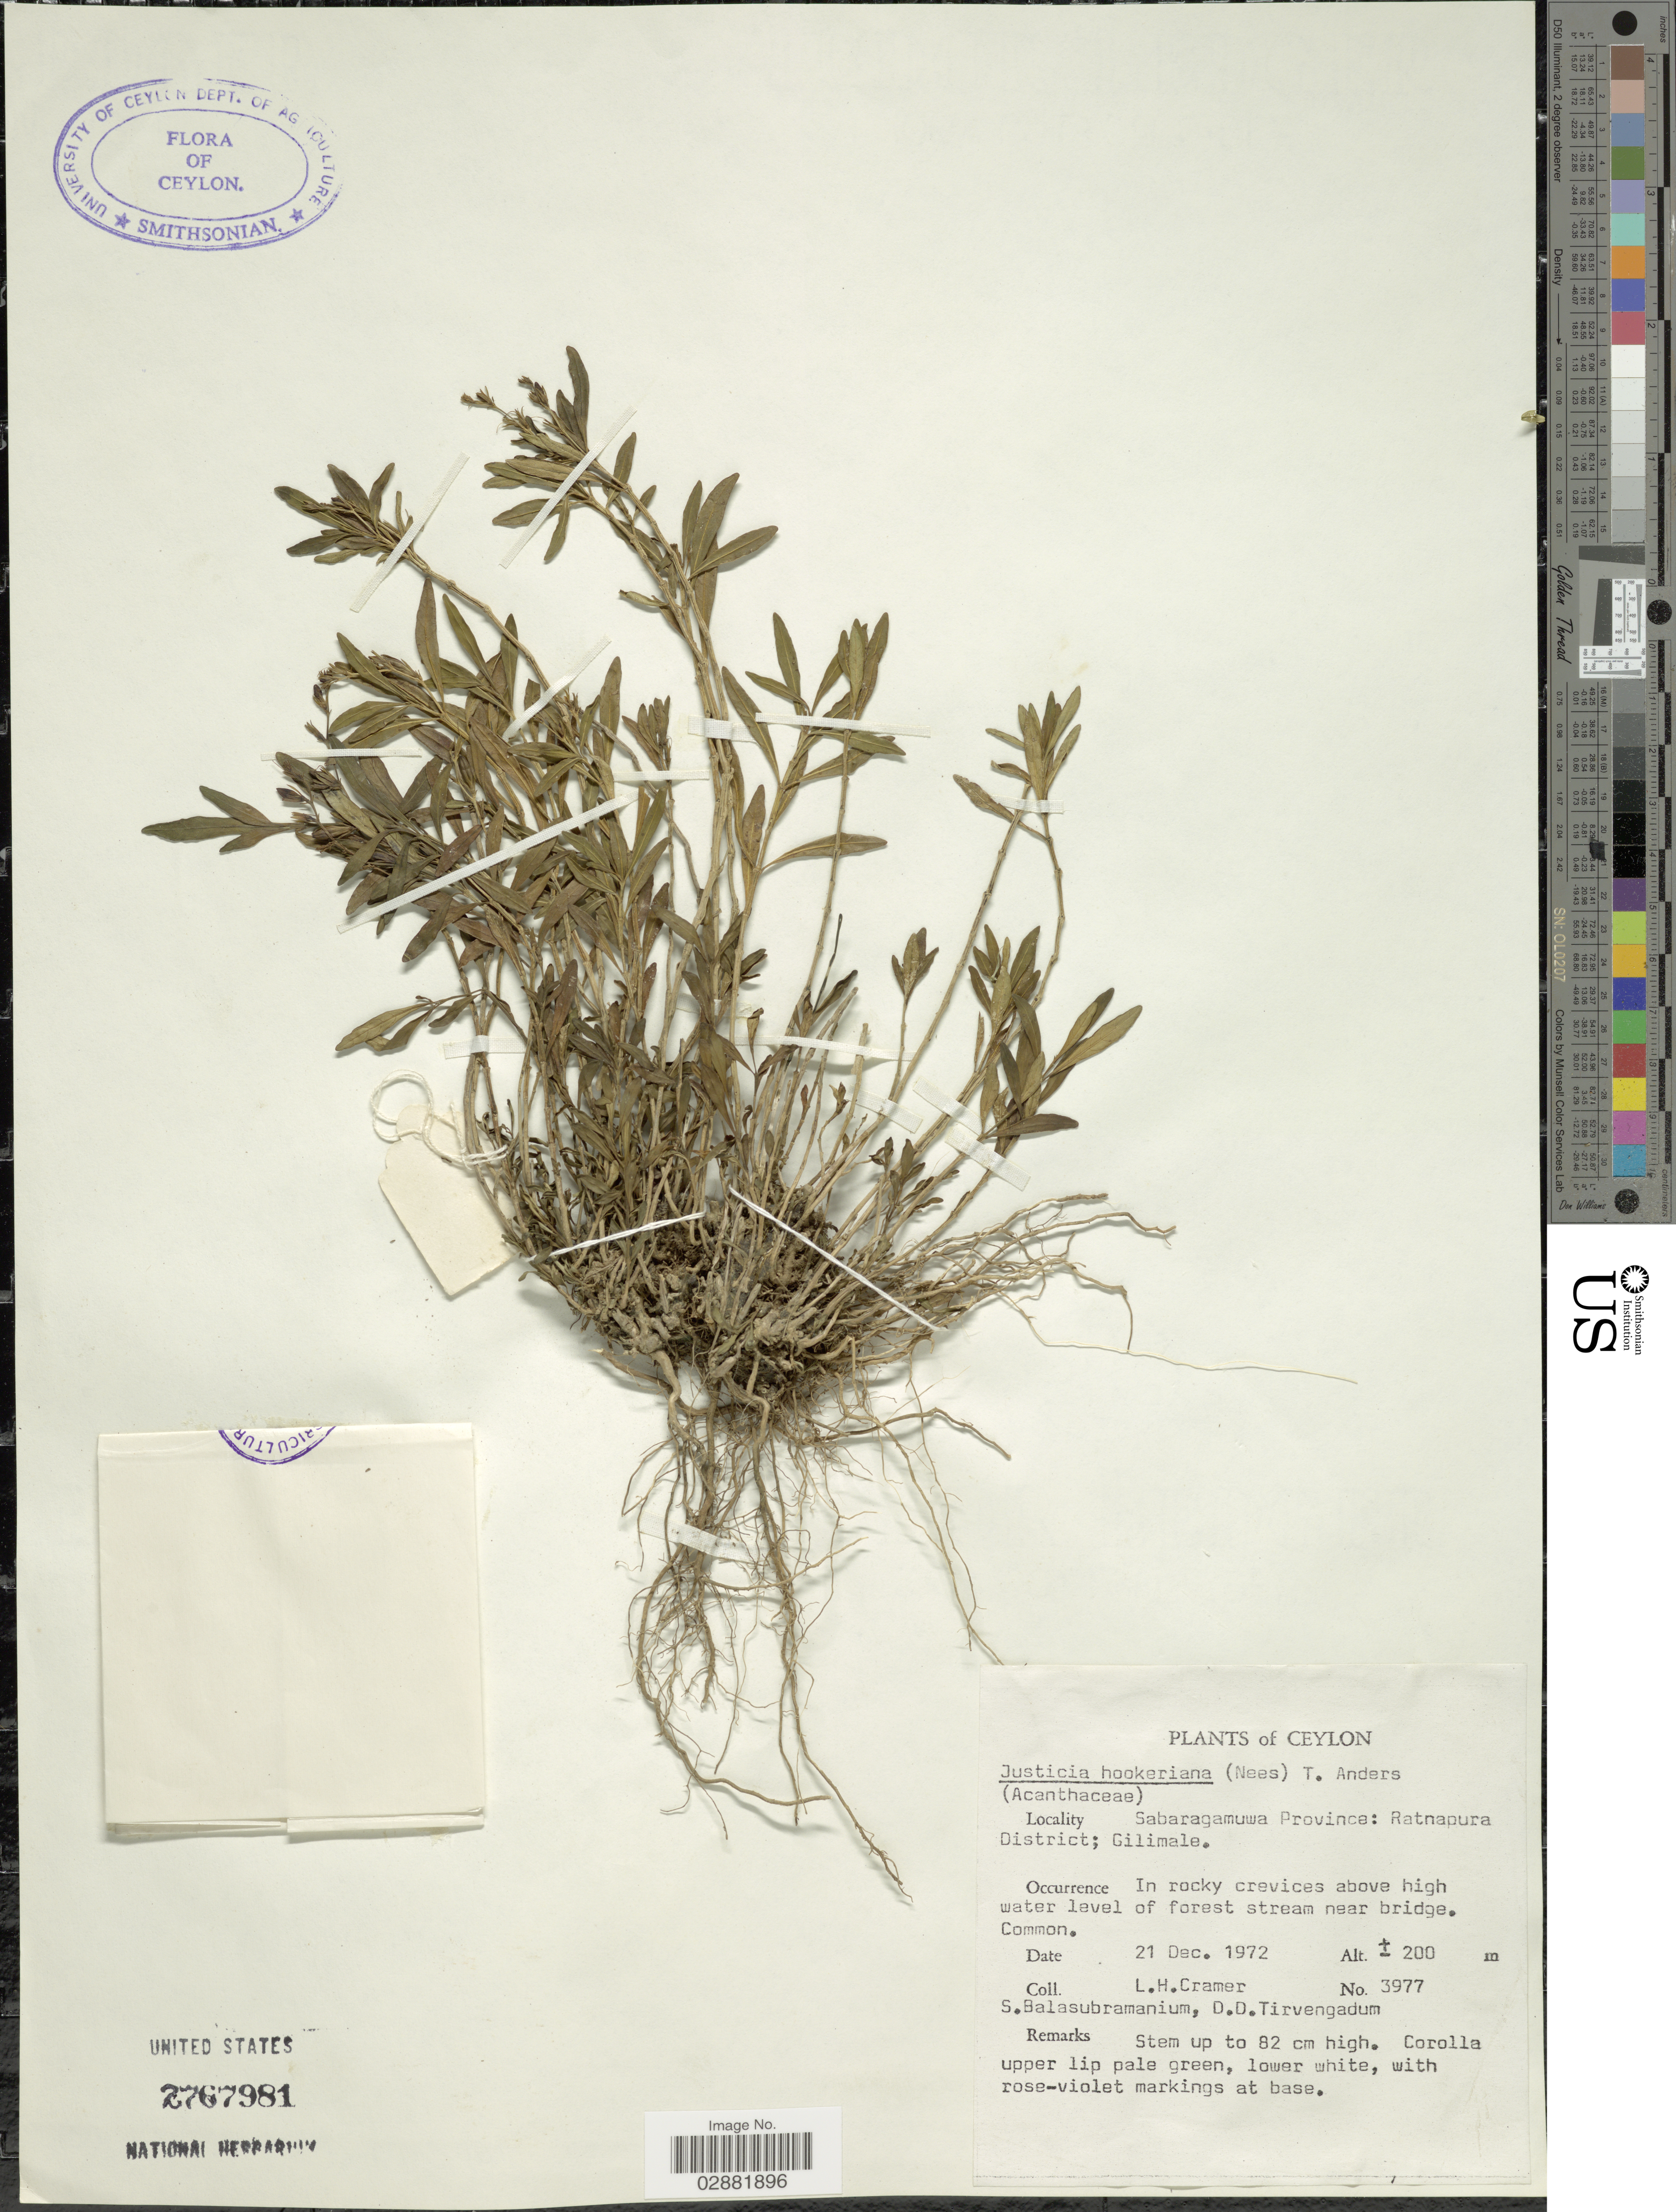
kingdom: Plantae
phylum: Tracheophyta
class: Magnoliopsida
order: Lamiales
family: Acanthaceae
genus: Justicia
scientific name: Justicia hookeriana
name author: T. Anderson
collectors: L. H. Cramer, S. Balasubramanium & D. Tirvengadum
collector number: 3977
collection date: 1972-12-21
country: Sri Lanka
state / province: Sabaragamuwa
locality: Ceylon, Ratnapura District, Gilimale.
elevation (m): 200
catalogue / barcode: US 2767981